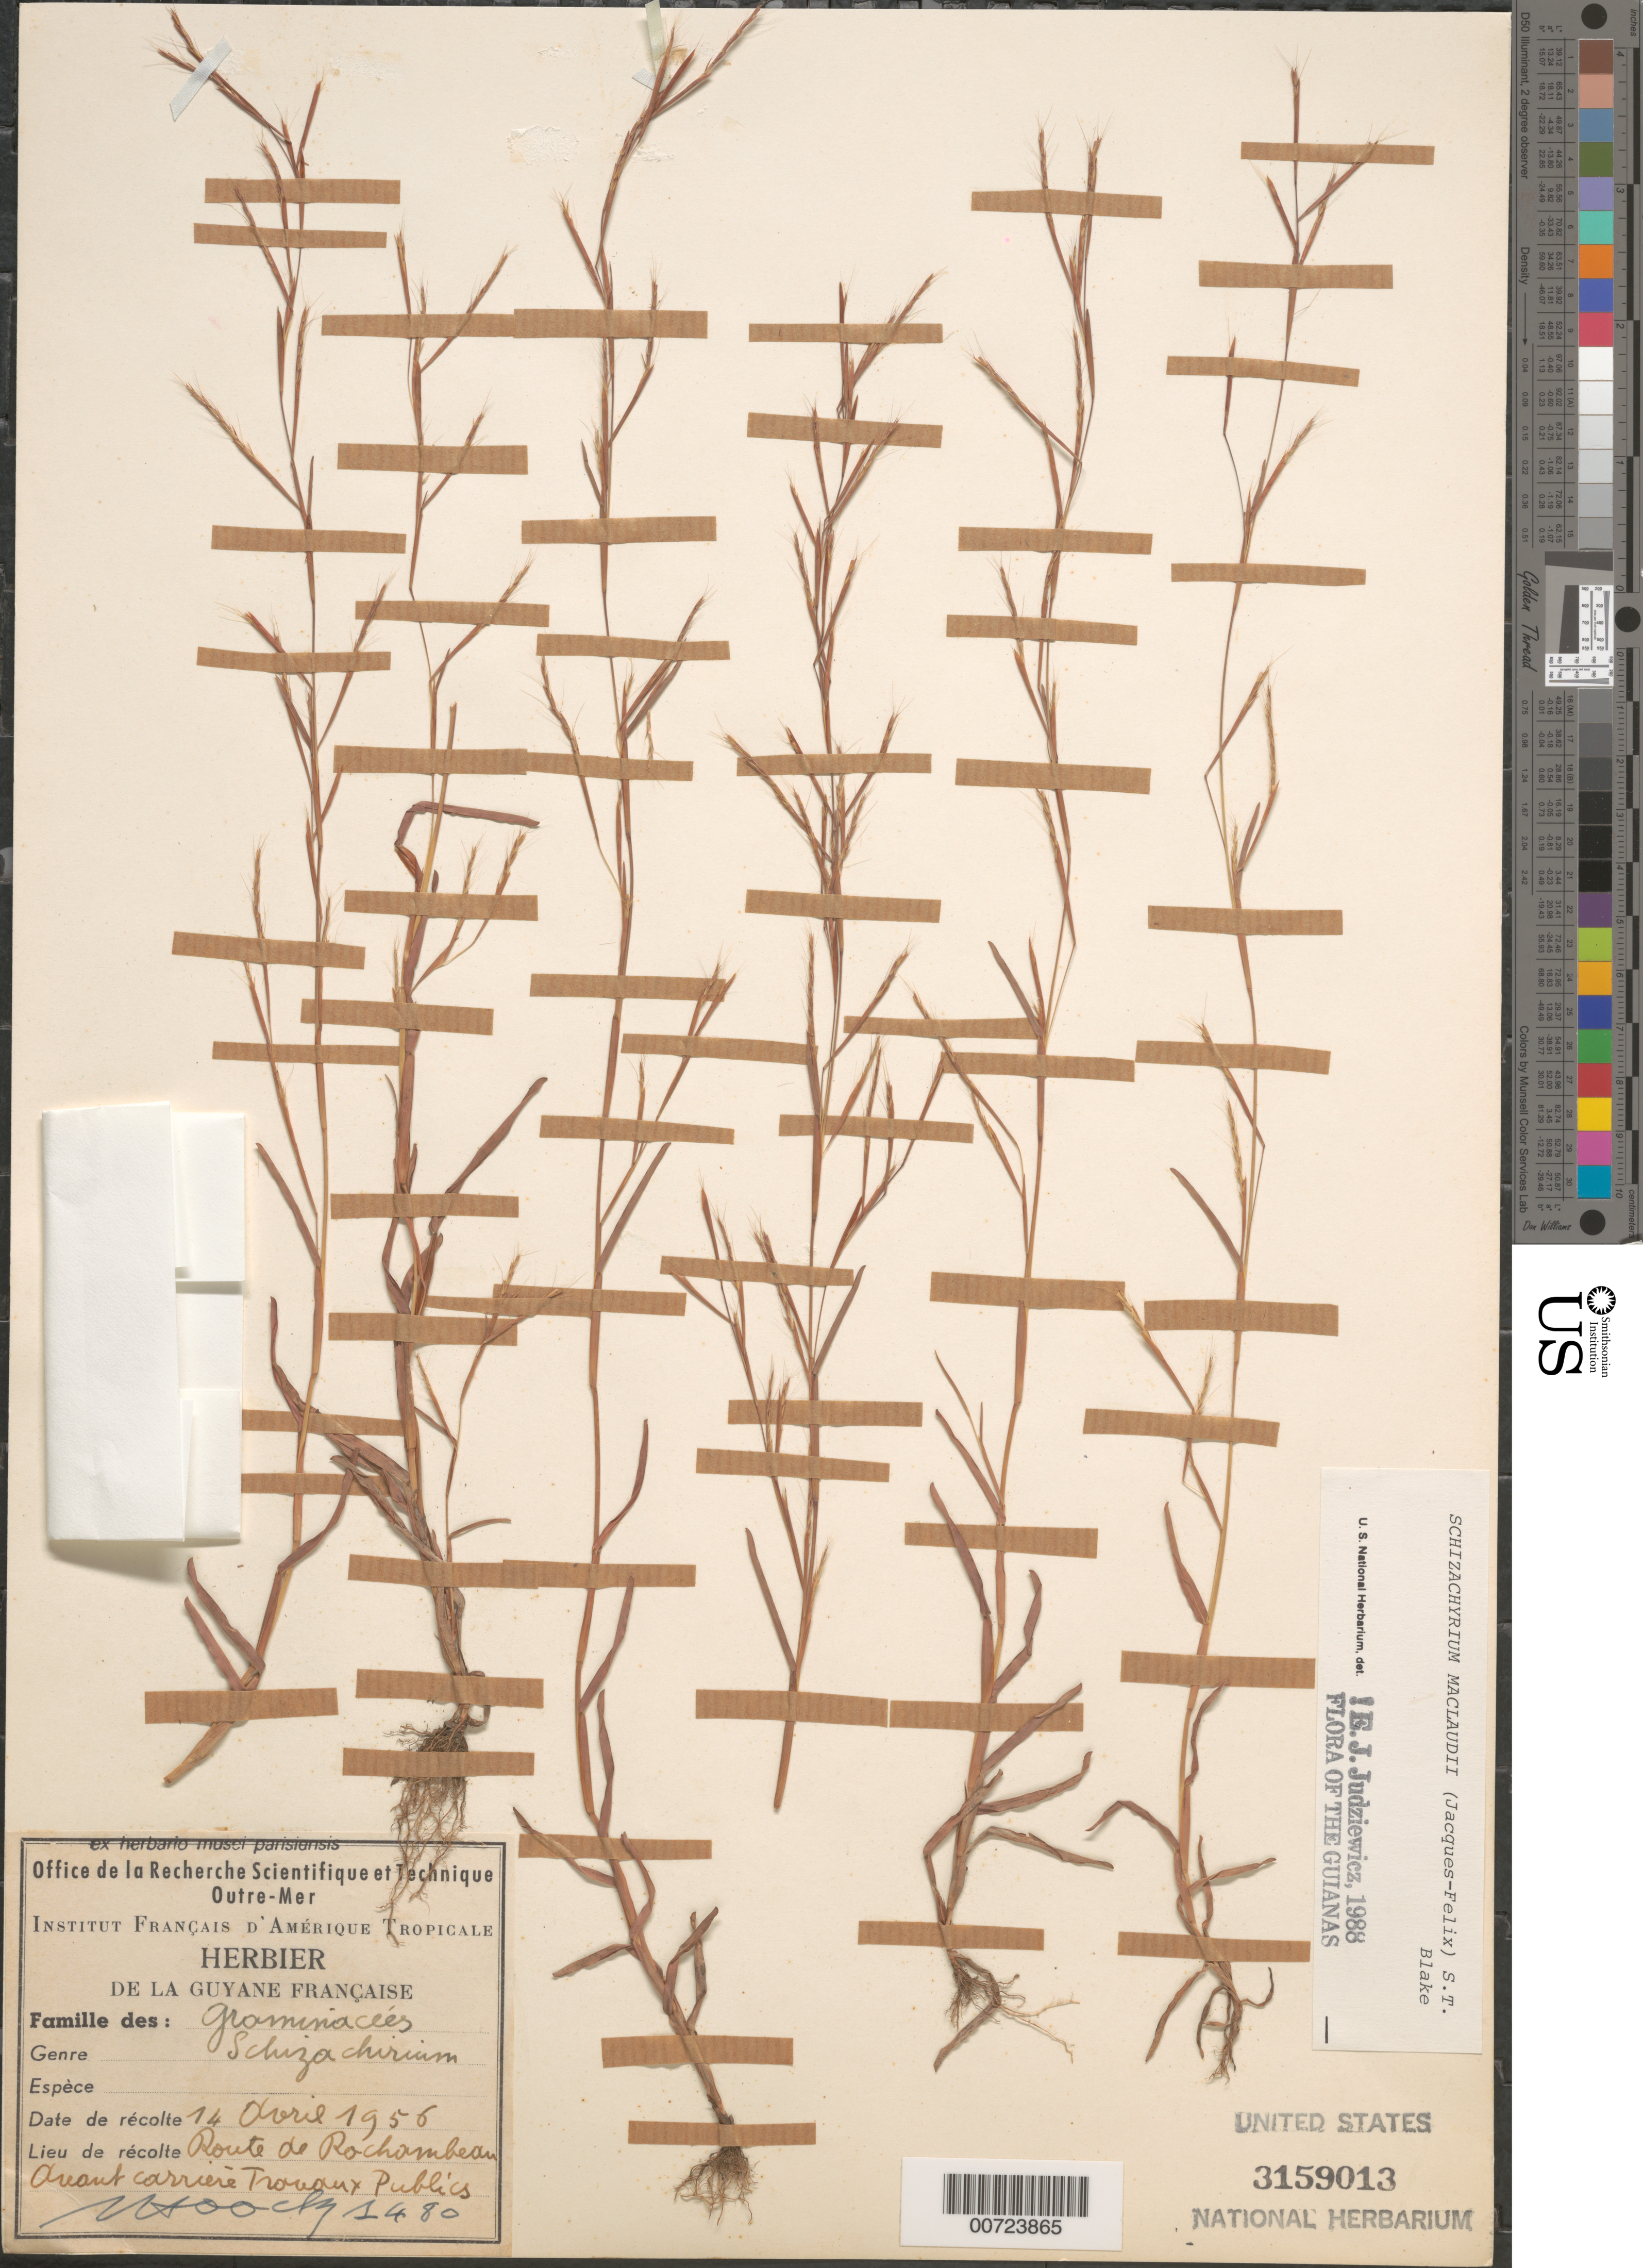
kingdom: Plantae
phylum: Tracheophyta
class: Liliopsida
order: Poales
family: Poaceae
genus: Schizachyrium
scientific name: Schizachyrium maclaudii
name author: S.T. Blake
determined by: Judziewicz, E. J.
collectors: J. Hoock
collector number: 1480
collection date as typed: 14-Apr-56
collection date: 1956-04-14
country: French Guiana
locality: Route de Rochambeau, avant carriére Tronaux Publics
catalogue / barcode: US 3159013